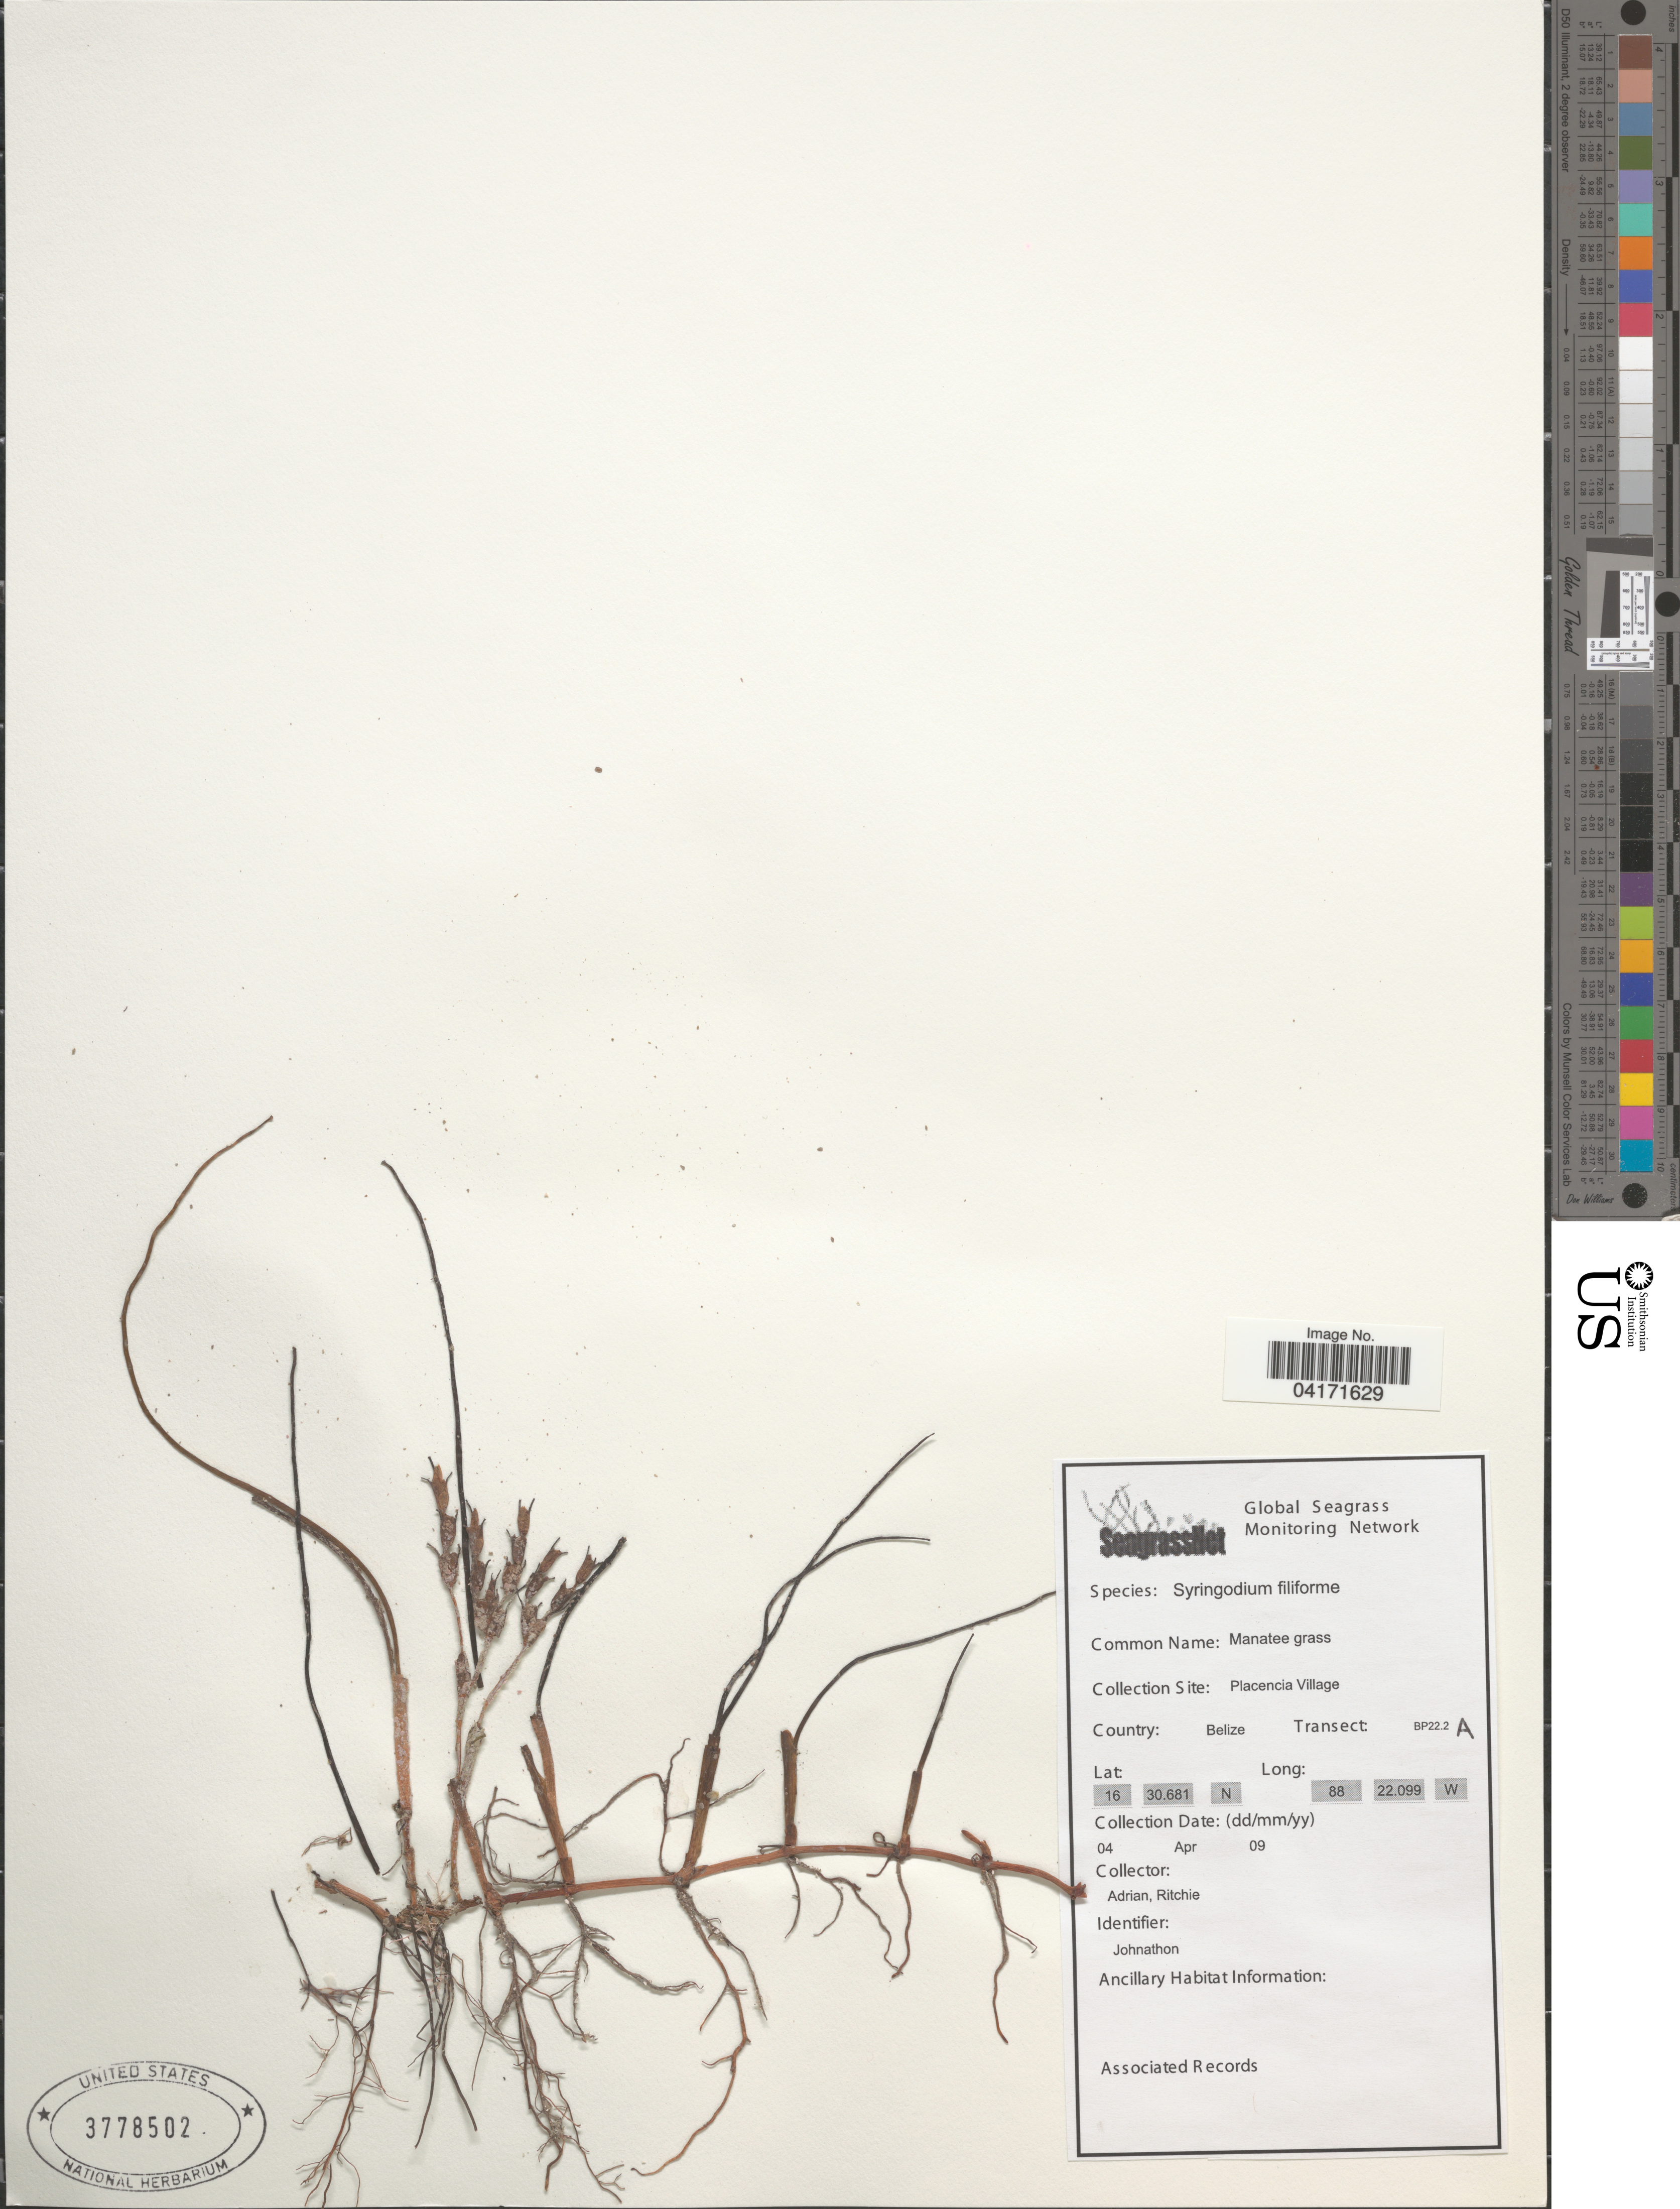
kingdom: Plantae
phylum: Tracheophyta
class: Liliopsida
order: Alismatales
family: Cymodoceaceae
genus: Syringodium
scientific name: Syringodium filiforme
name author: Kütz.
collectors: Adrian & Ritchie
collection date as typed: Transcribed d/m/y: 4/4/9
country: Belize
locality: Placencia Village. Transect: BP22.2 A.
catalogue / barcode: US 3778502